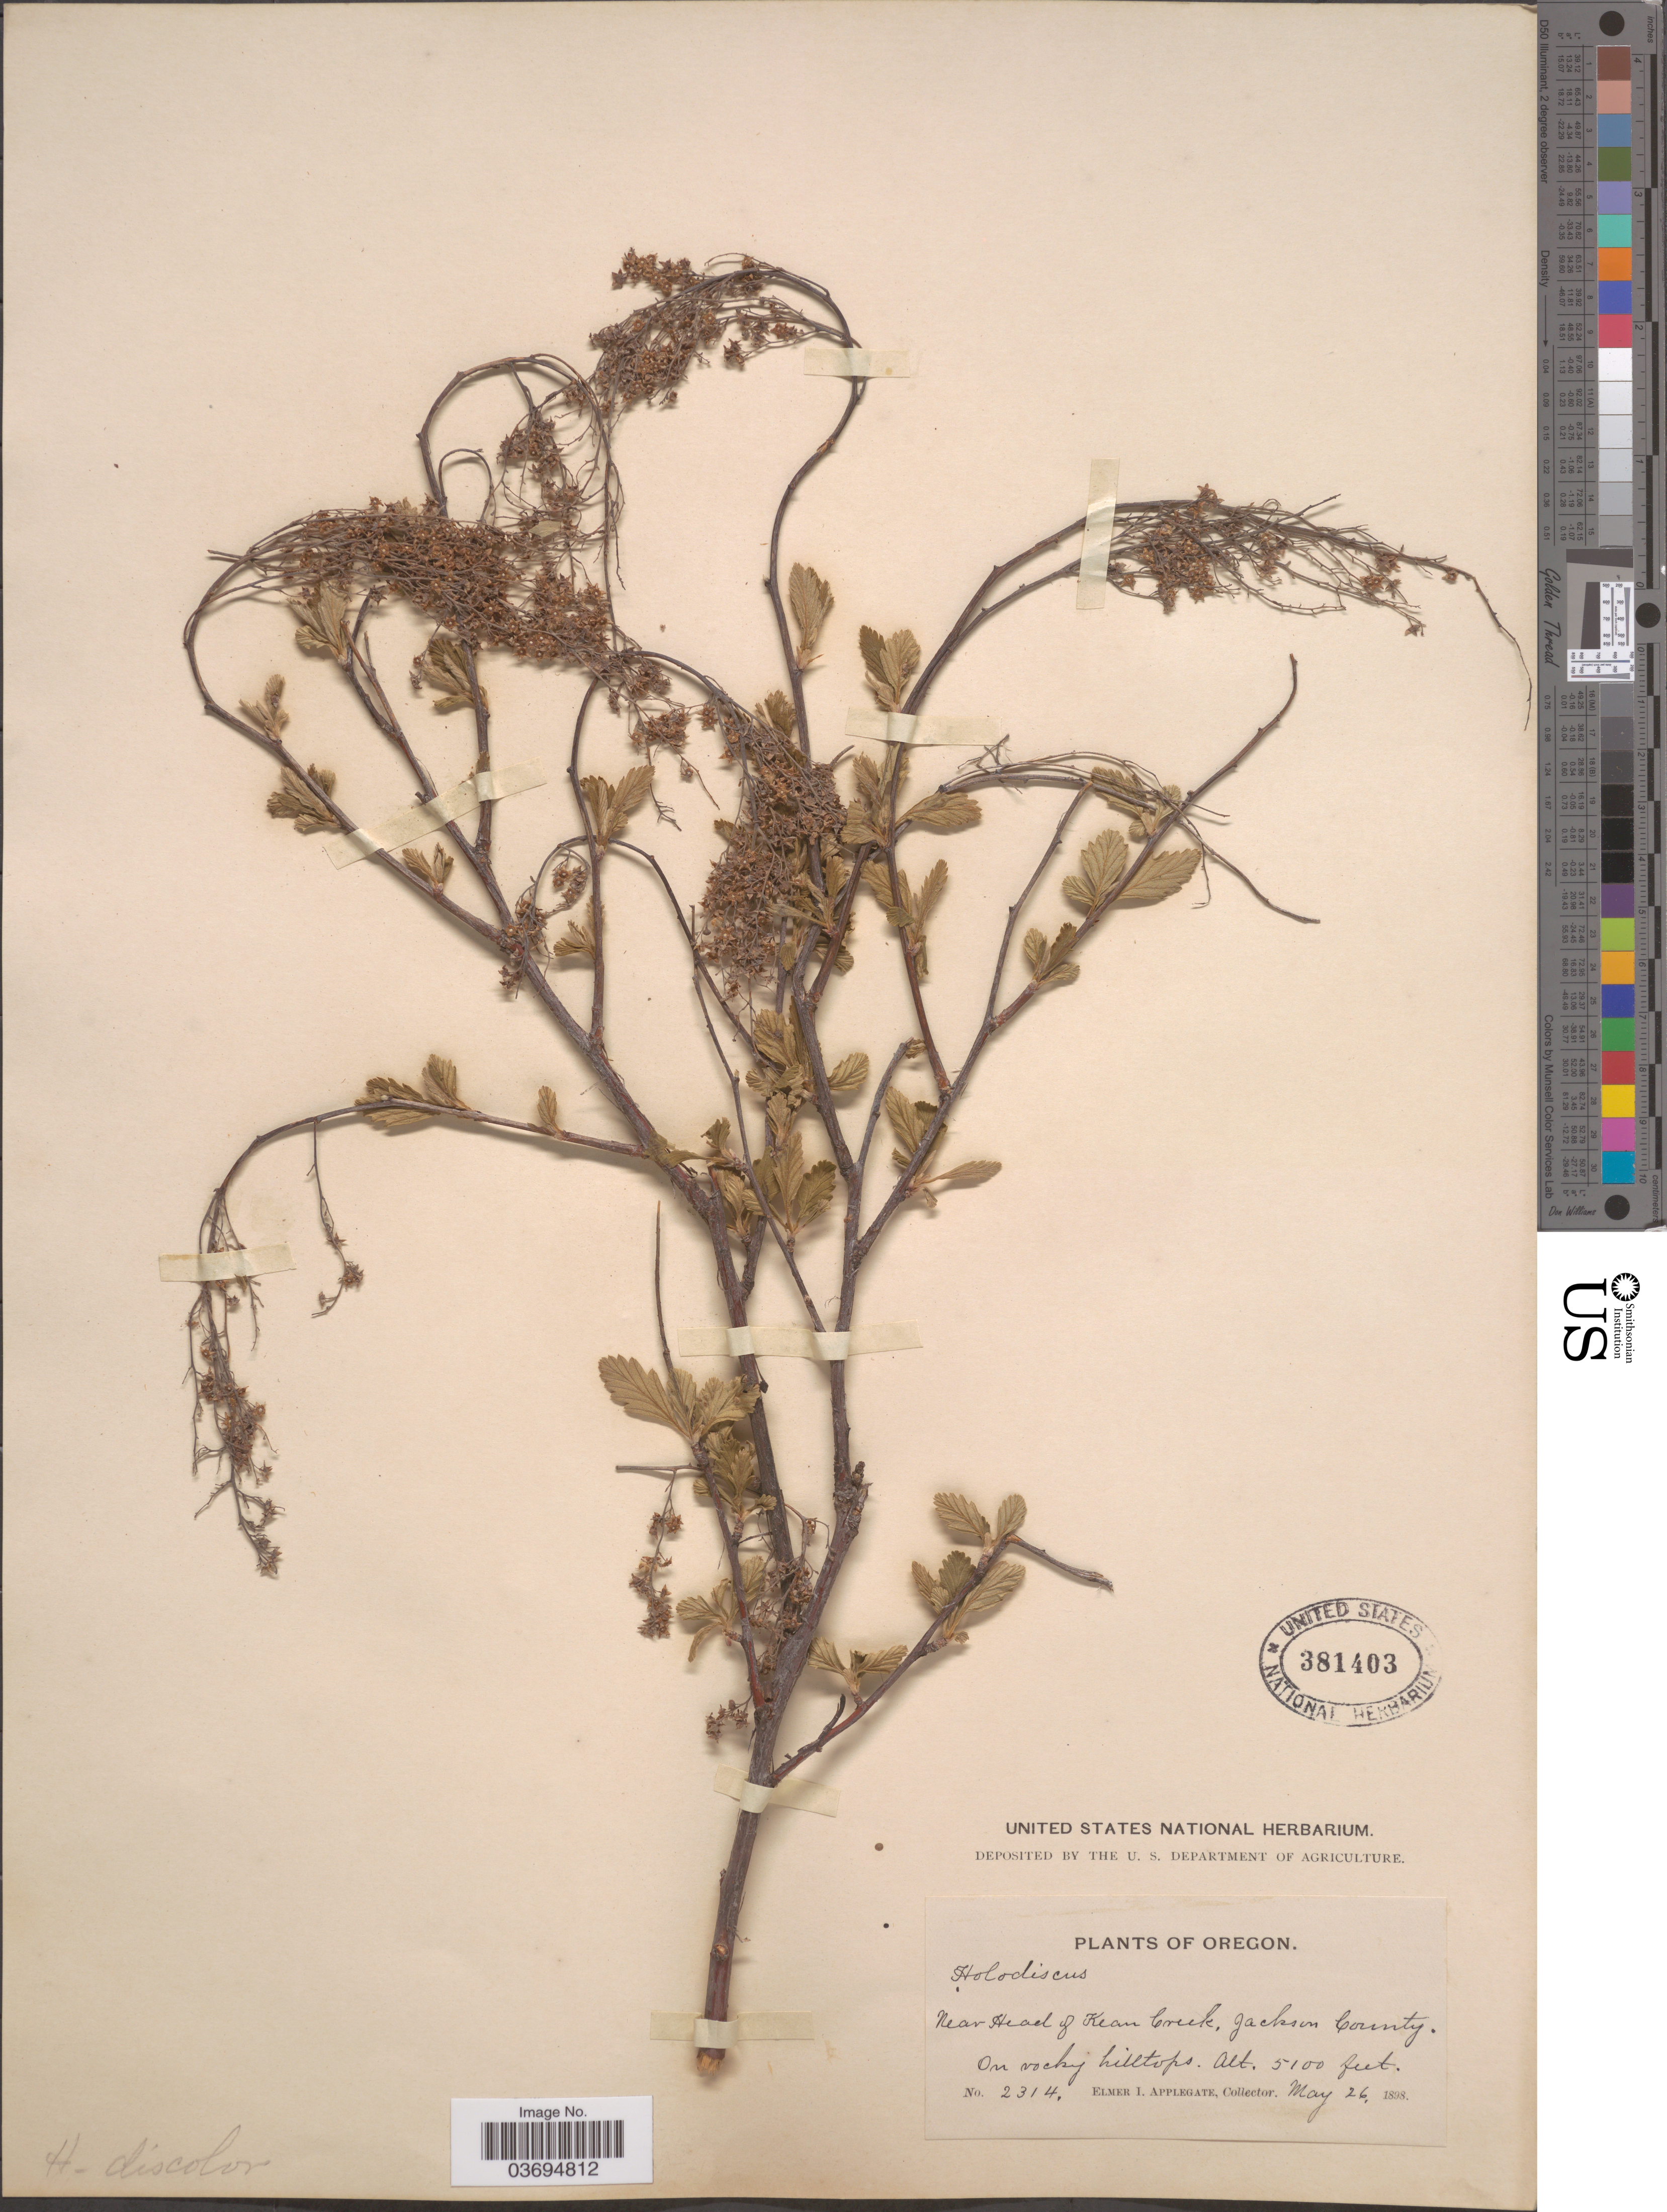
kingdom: Plantae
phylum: Tracheophyta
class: Magnoliopsida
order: Rosales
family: Rosaceae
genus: Holodiscus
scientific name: Holodiscus sp.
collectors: E. I. Applegate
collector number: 2314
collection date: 1898-05-26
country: United States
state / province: Oregon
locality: Near Head of Kean Creek, Jackson County.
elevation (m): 1554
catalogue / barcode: US 381403